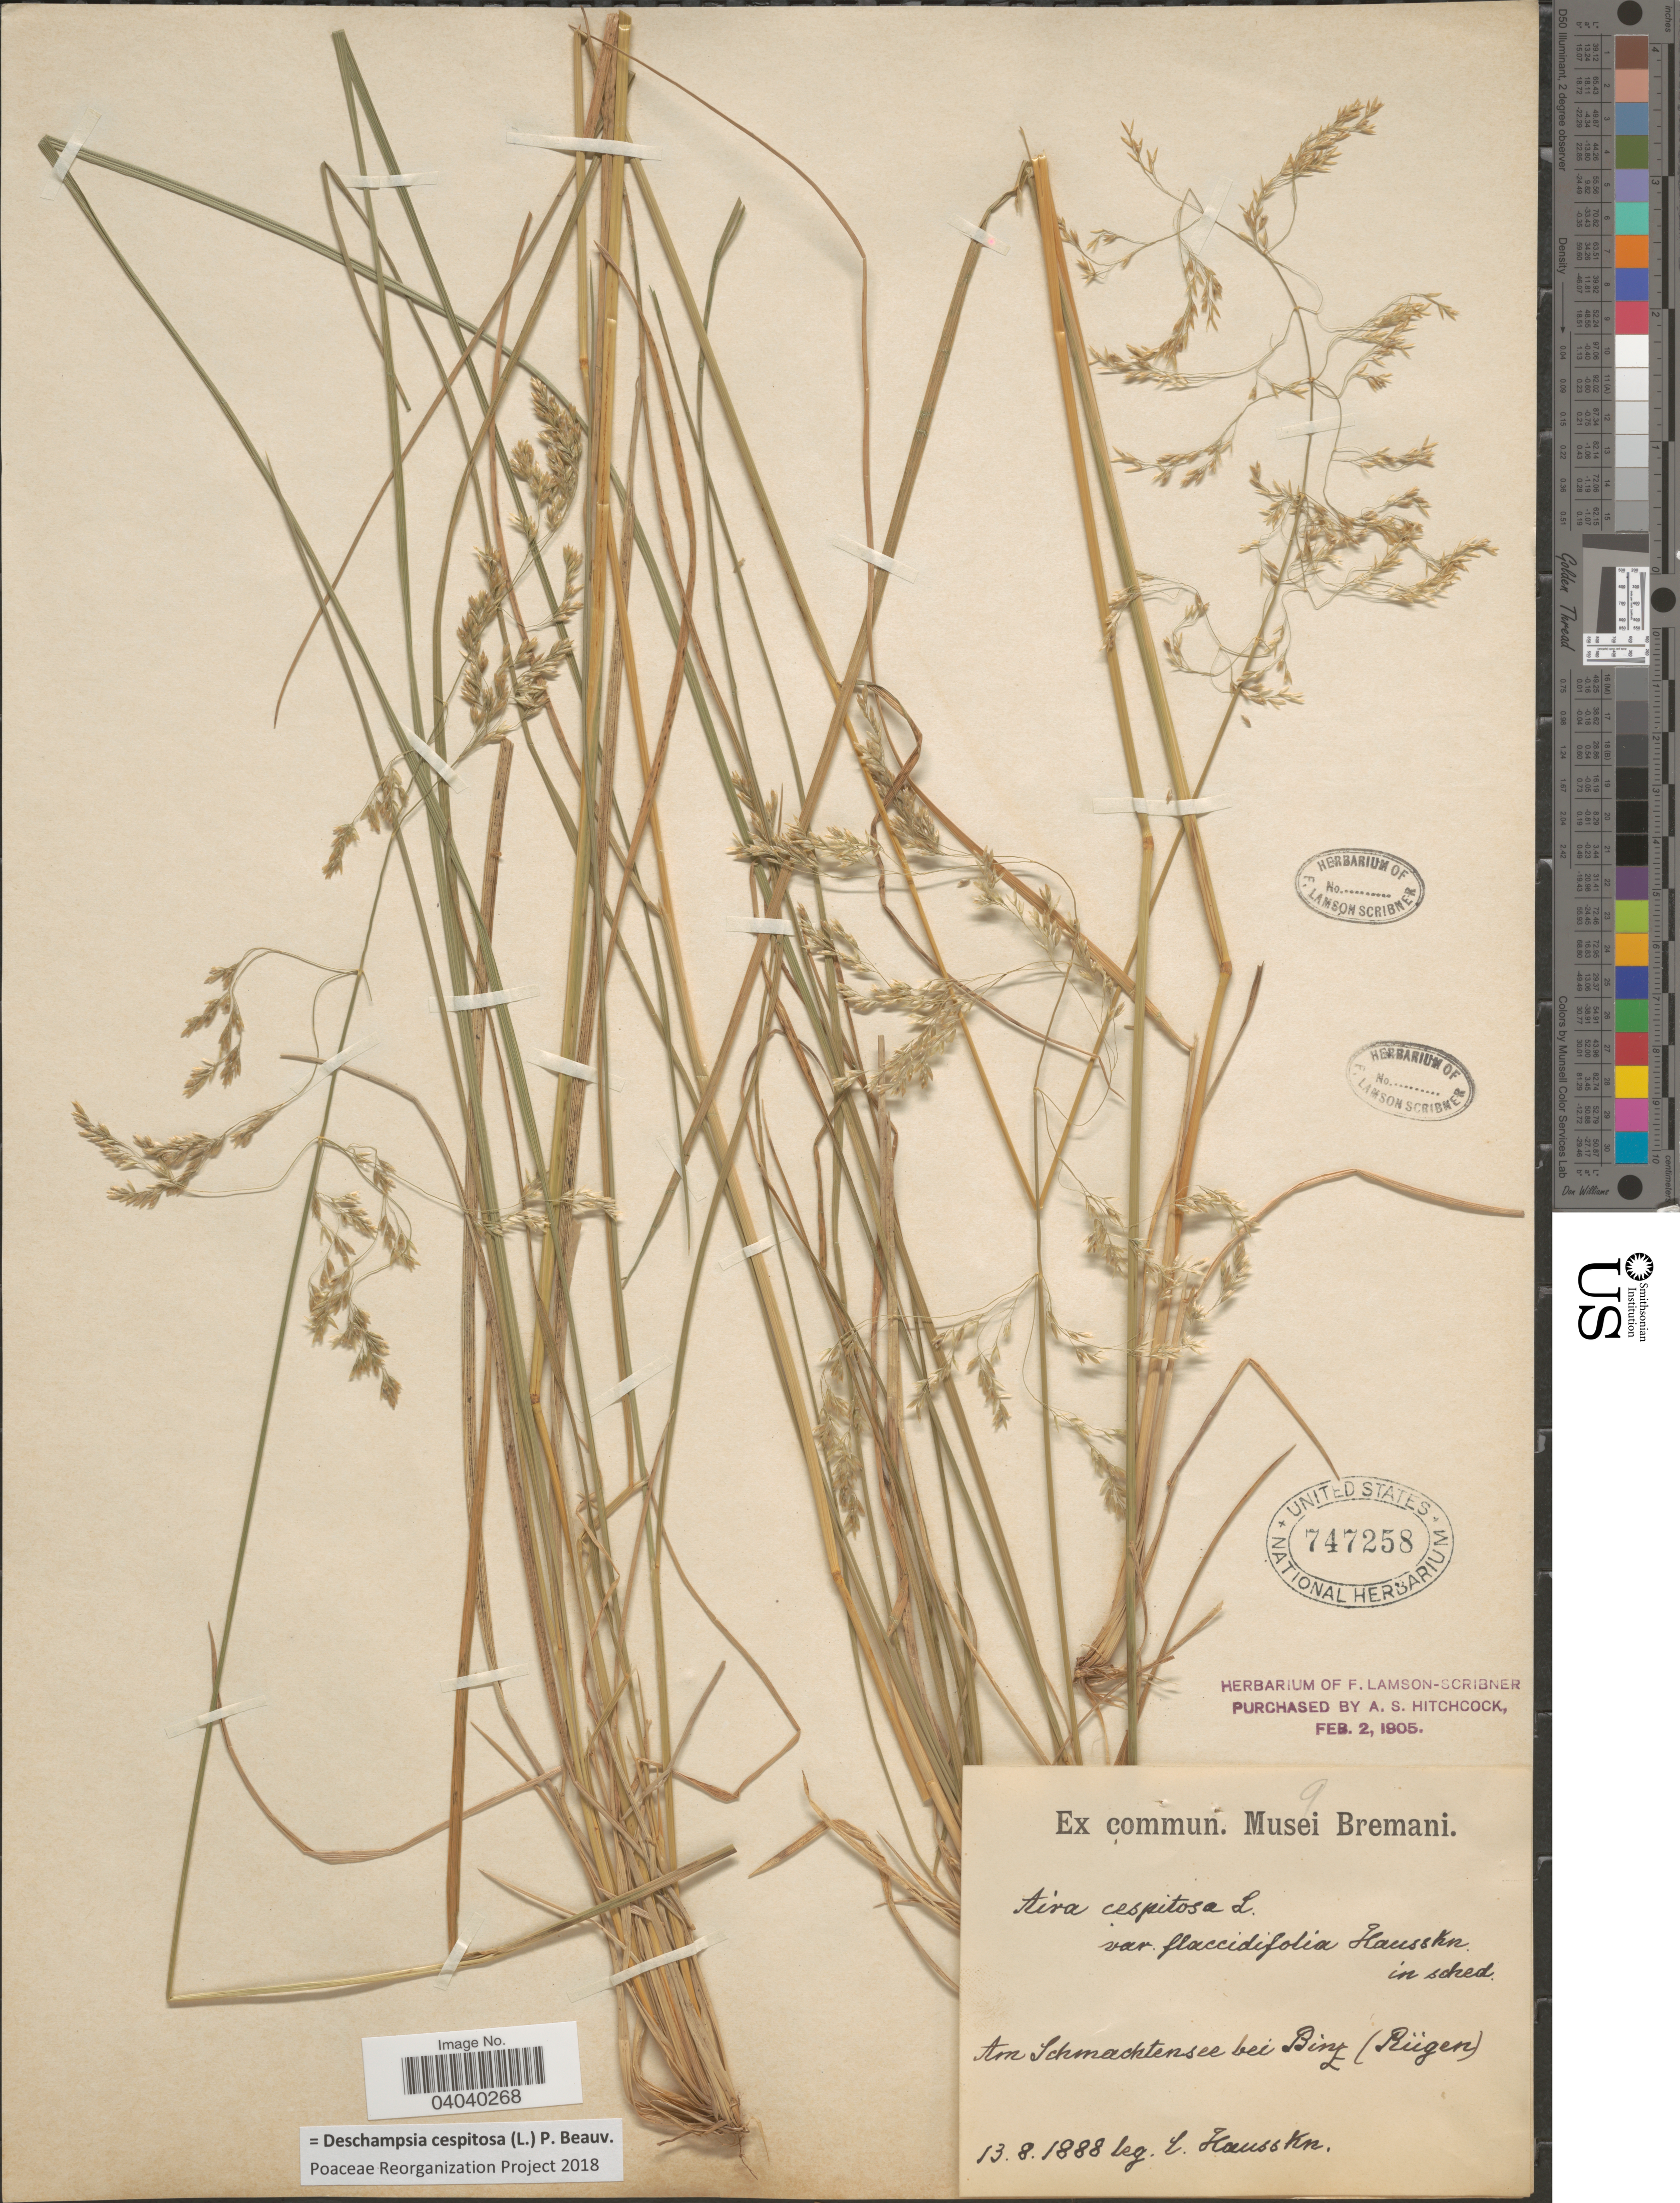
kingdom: Plantae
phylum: Tracheophyta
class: Liliopsida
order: Poales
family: Poaceae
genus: Deschampsia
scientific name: Deschampsia cespitosa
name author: (L.) P. Beauv.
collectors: C. Haussknecht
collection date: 1888-08-13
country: Germany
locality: Am Schmachtensee bei Binz (Rügen).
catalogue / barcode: US 747258